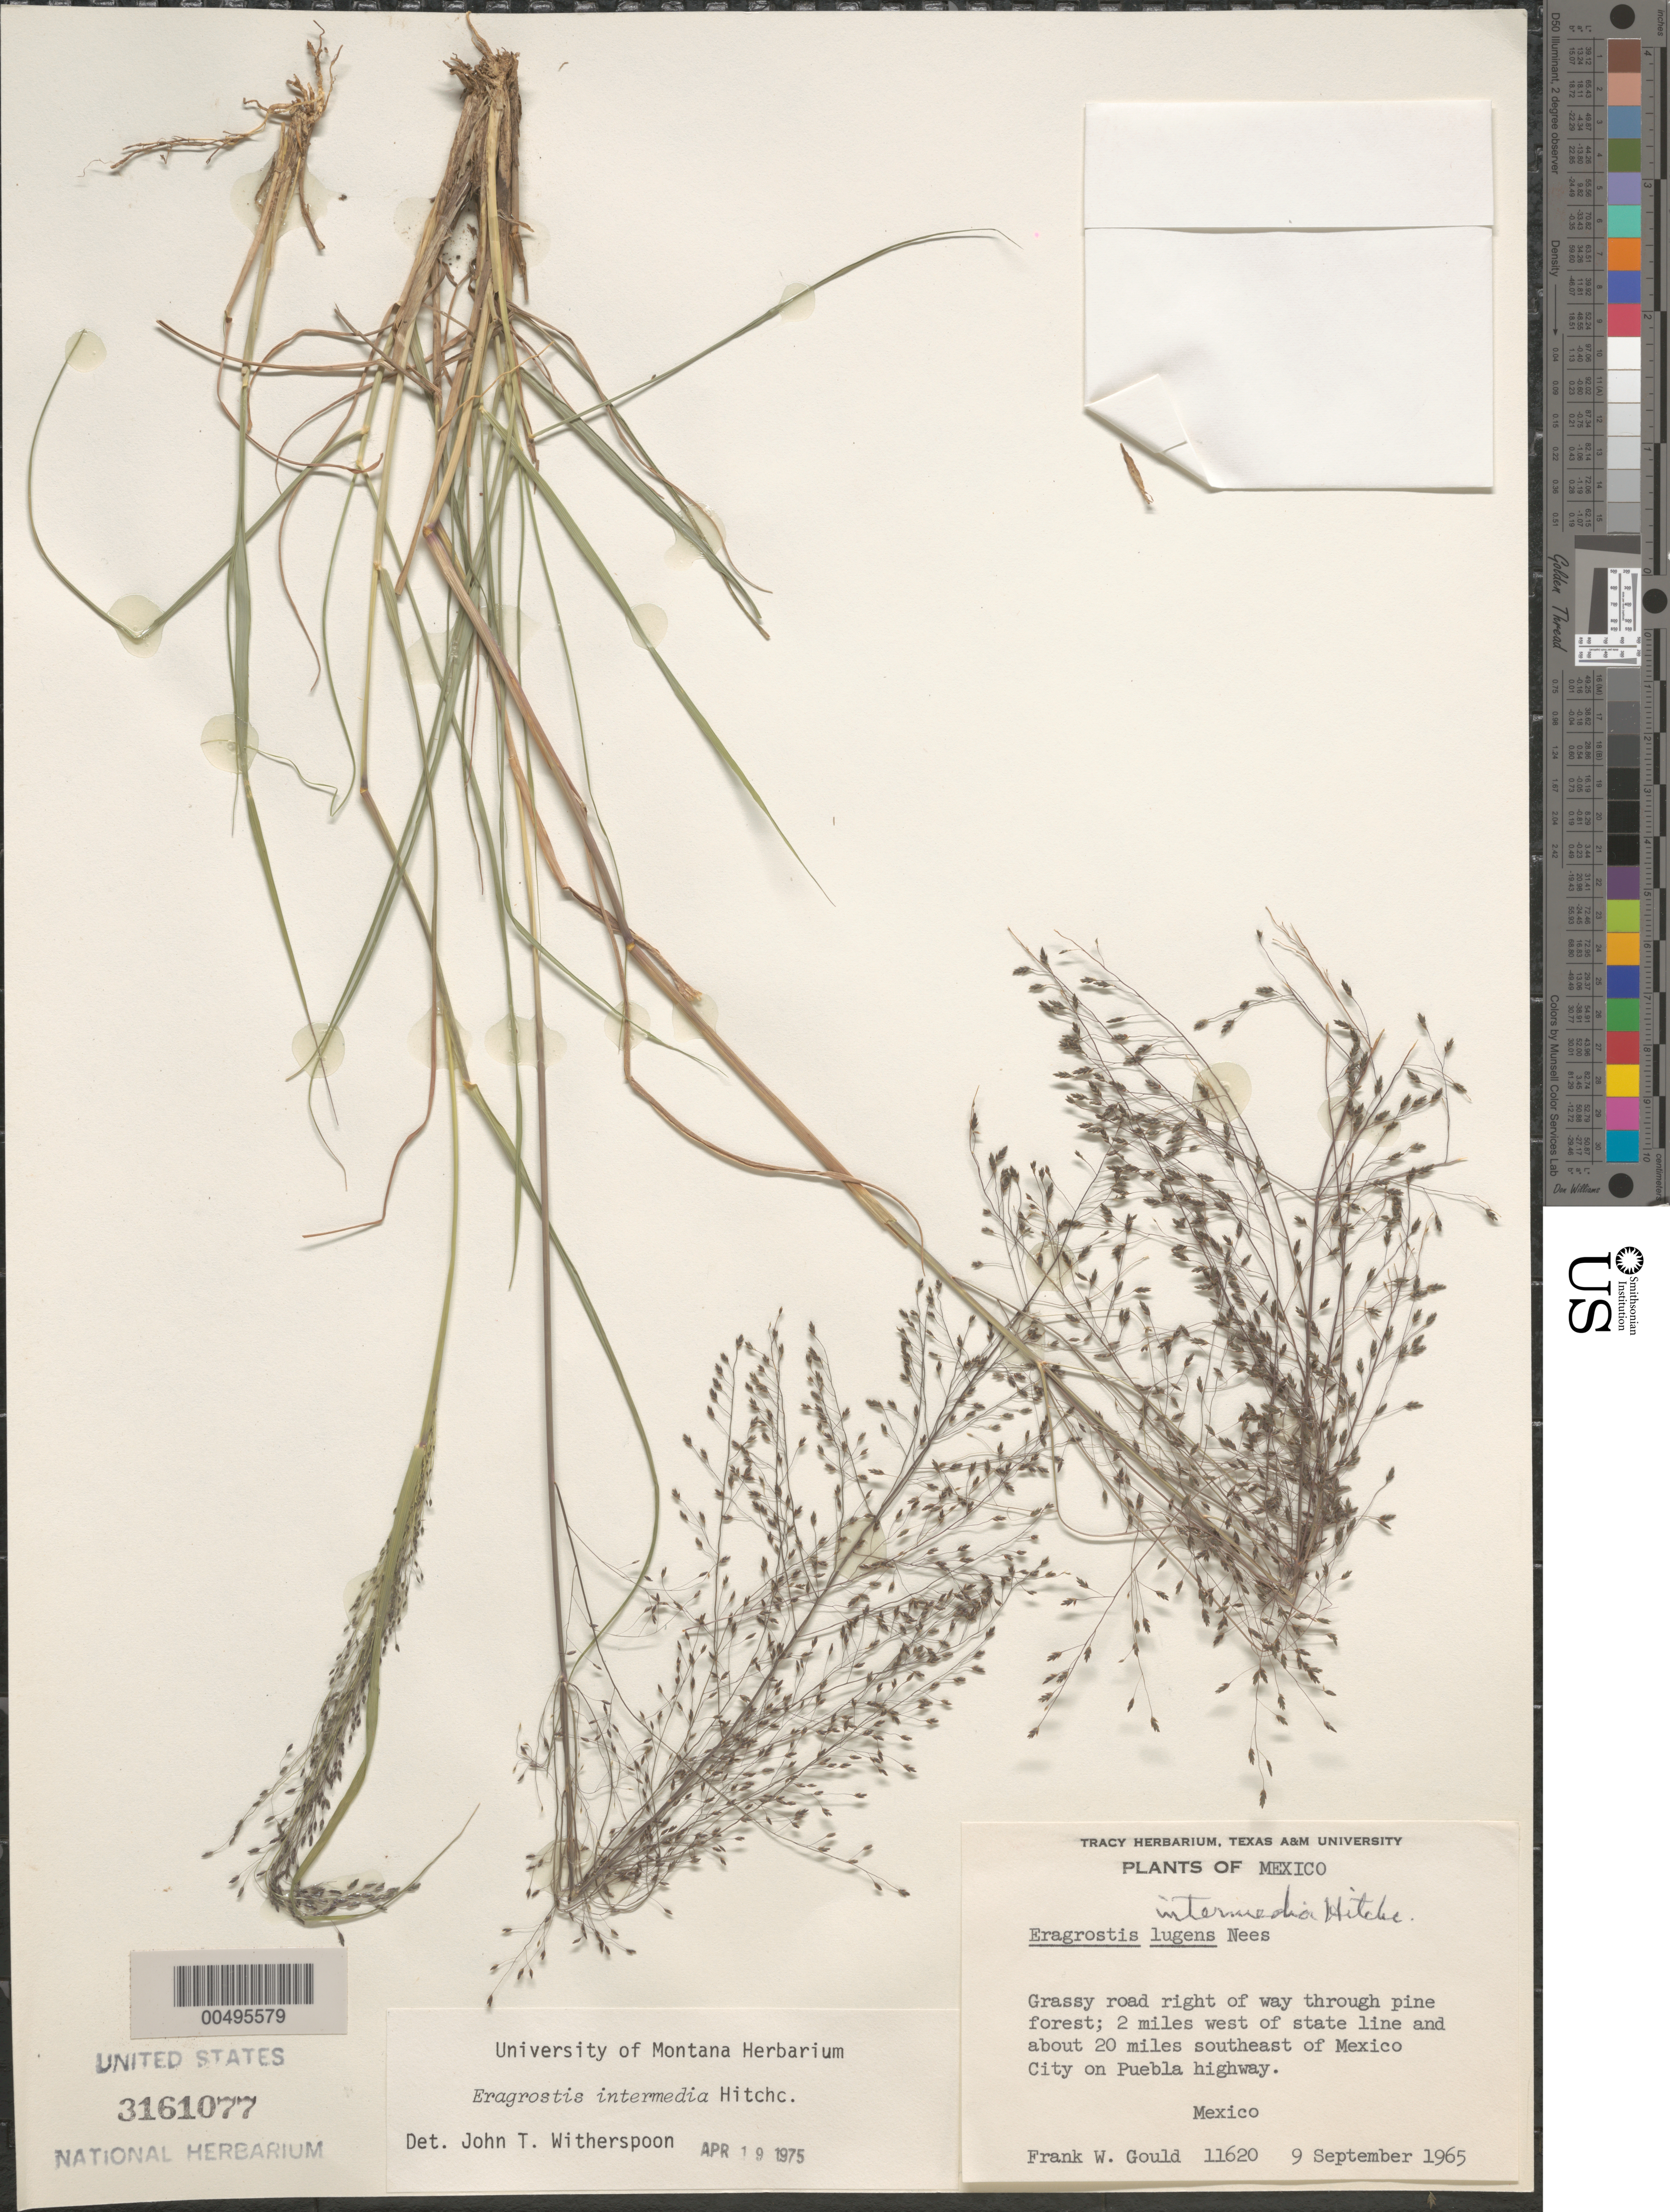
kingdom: Plantae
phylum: Tracheophyta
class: Liliopsida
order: Poales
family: Poaceae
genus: Eragrostis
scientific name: Eragrostis intermedia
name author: Hitchc.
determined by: Witherspoon, John T.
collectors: F. W. Gould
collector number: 11620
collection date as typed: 9 Sep 1965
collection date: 1965-09-09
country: Mexico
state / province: México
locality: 2 mi W of state line and about 20 mi SE of Mexico City on Puebla highway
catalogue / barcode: US 3161077